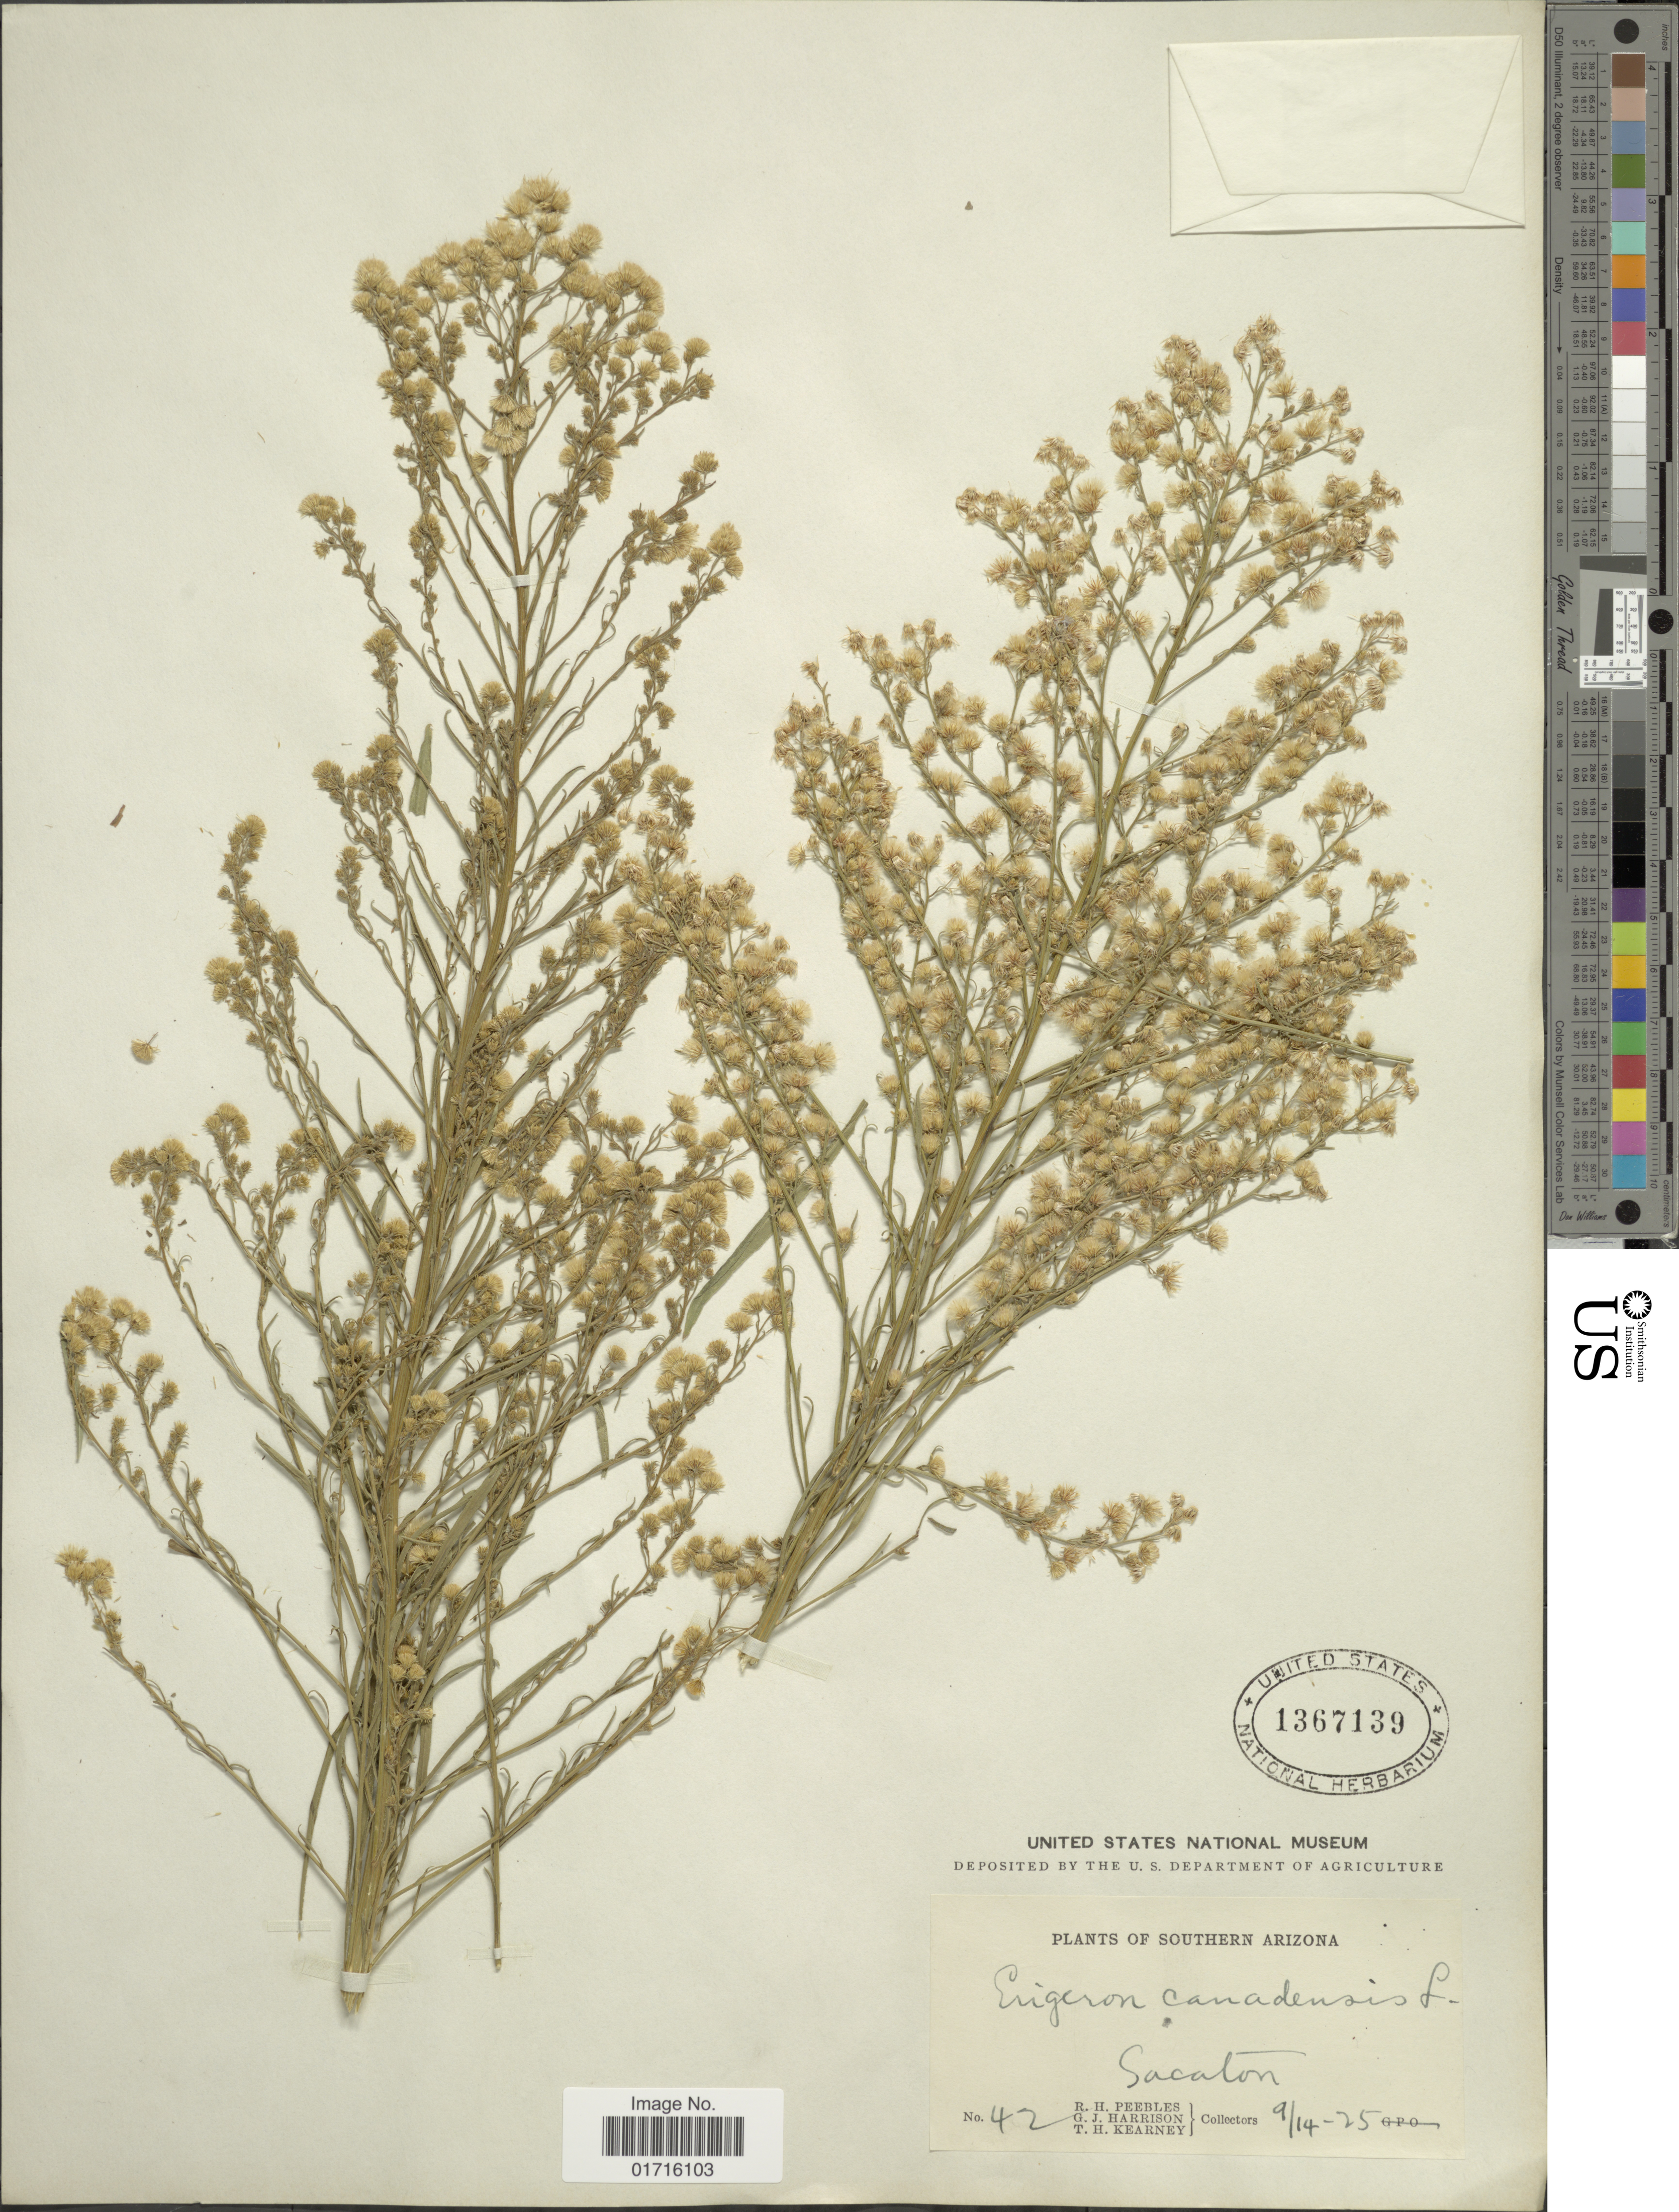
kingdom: Plantae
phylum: Tracheophyta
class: Magnoliopsida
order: Asterales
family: Asteraceae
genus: Conyza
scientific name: Conyza canadensis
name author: (L.) Cronq.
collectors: R. H. Peebles, G. J. Harrison & T. H. Kearney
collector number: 42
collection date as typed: Transcribed d/m/y: 14/9/25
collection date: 1925-09-14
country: United States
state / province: Arizona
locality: Southern Arizona, Sacaton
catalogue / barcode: US 1367139